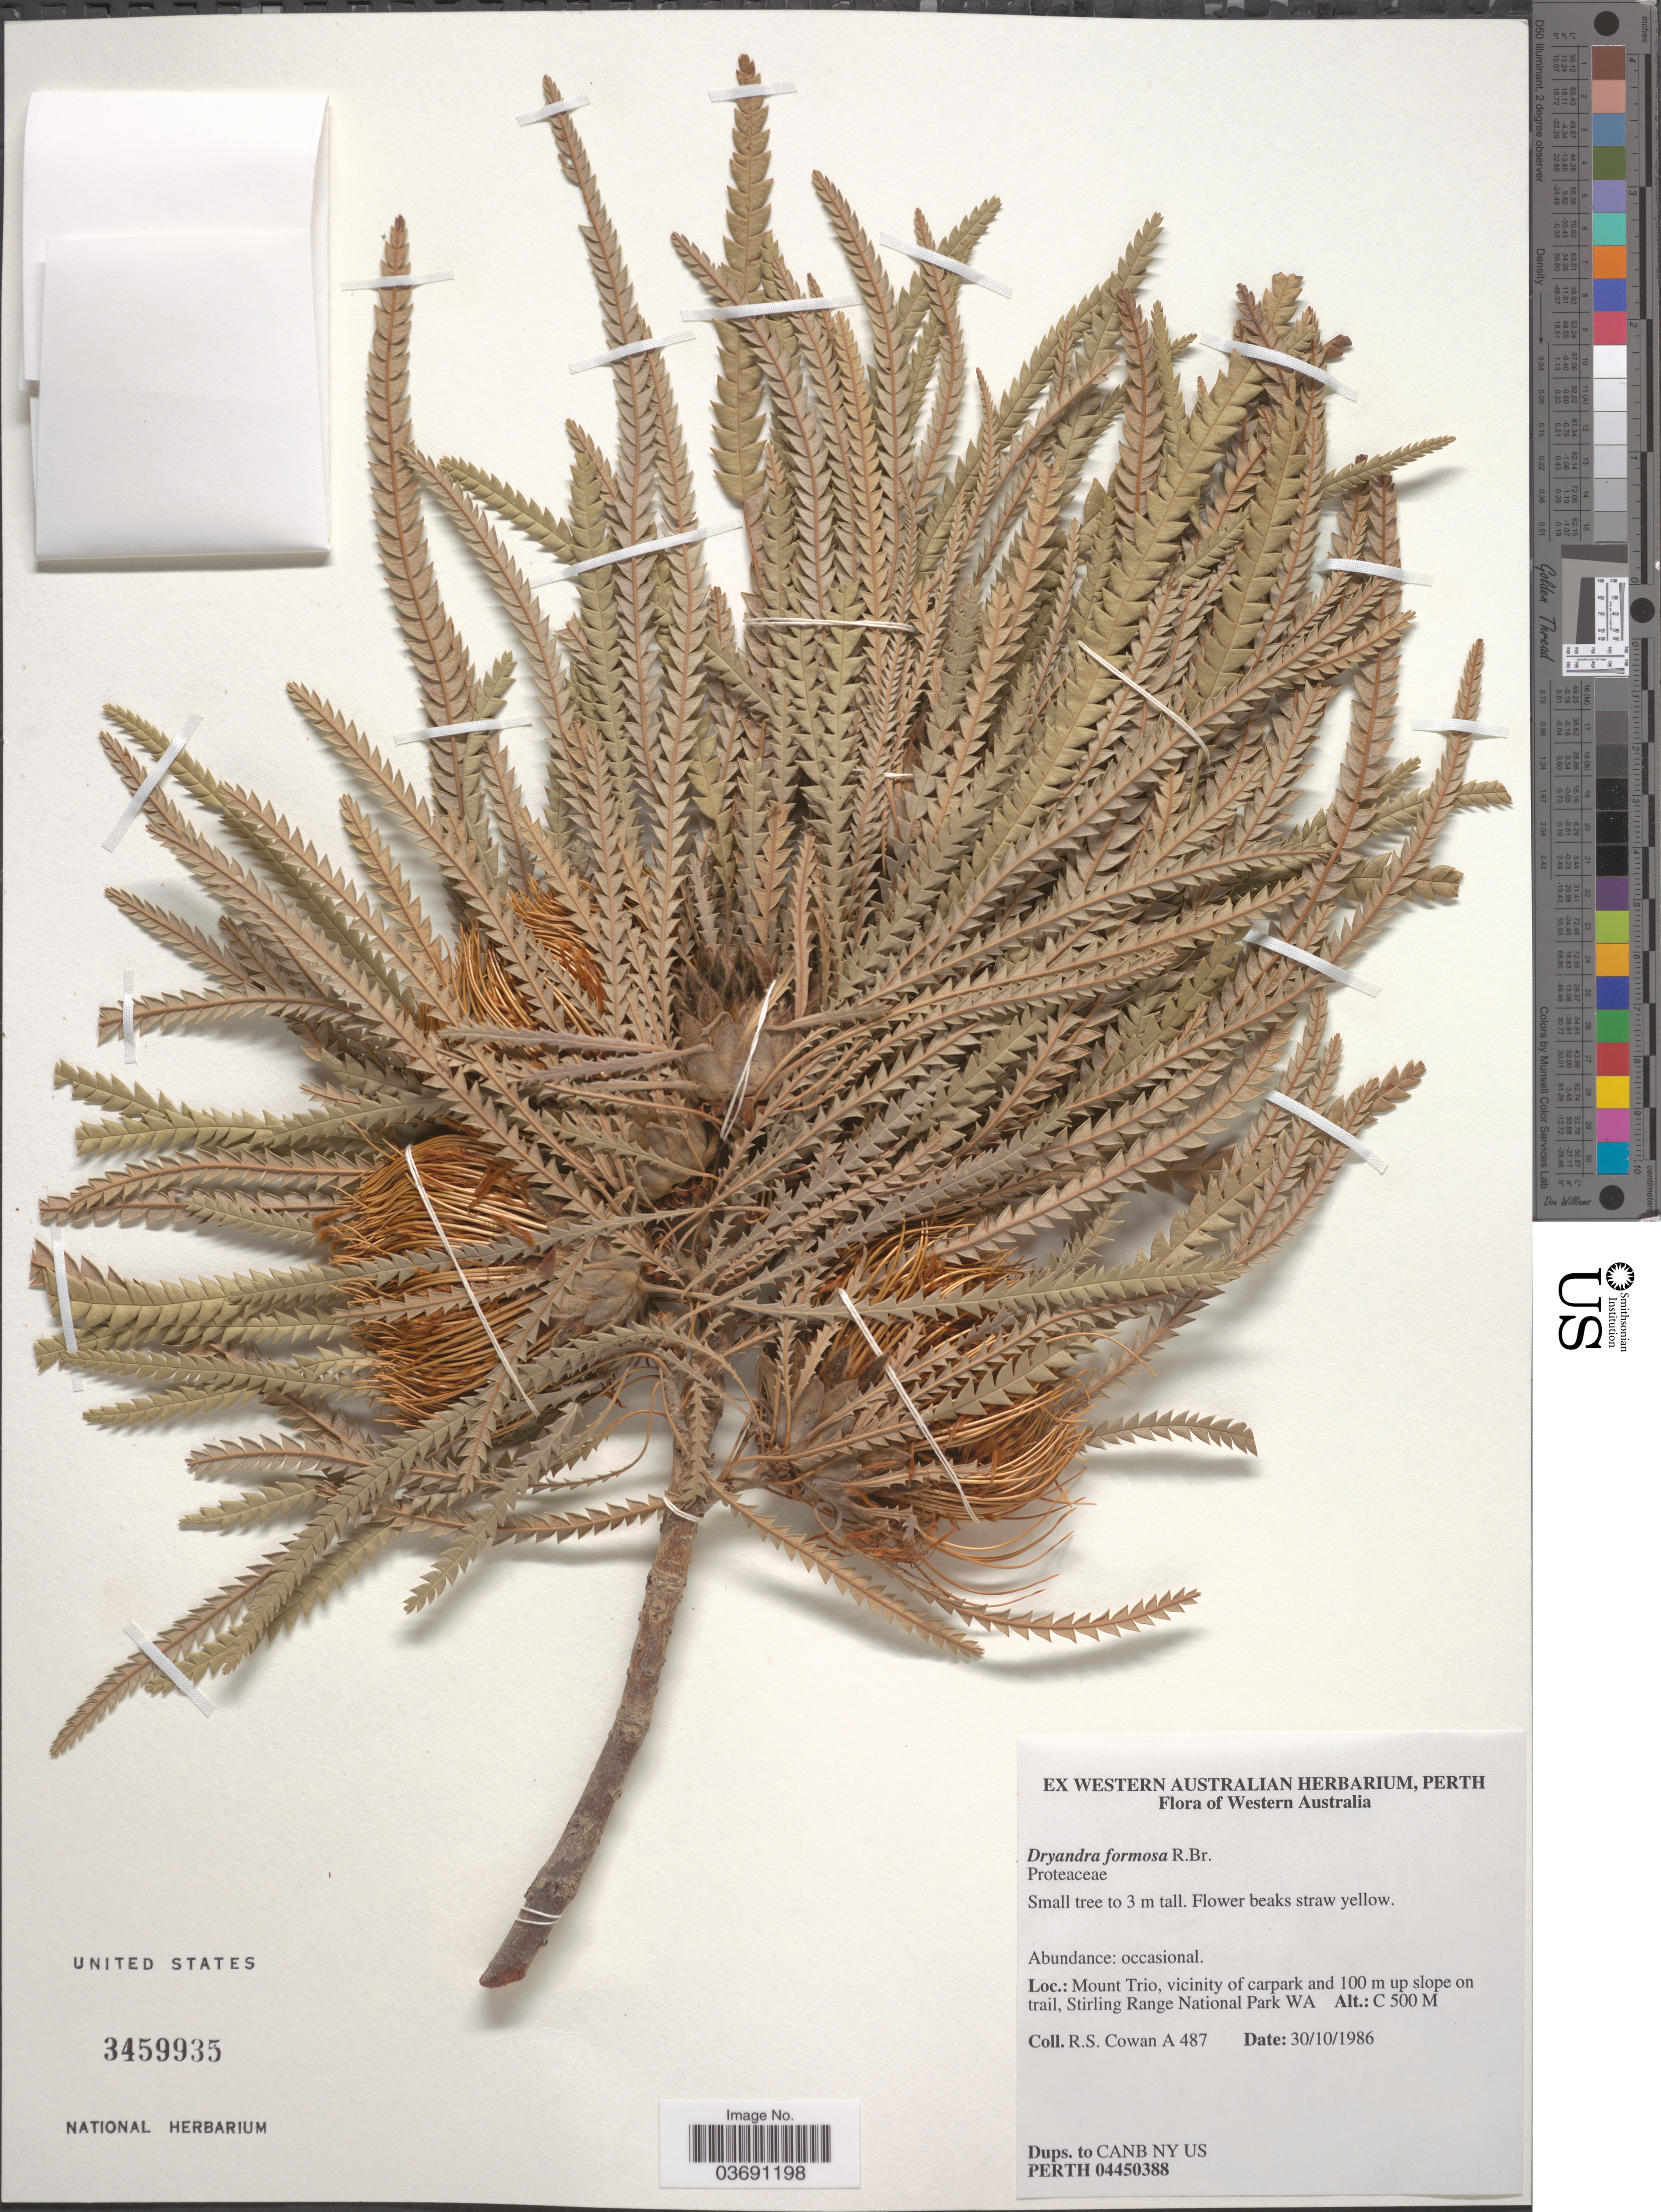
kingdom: Plantae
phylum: Tracheophyta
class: Magnoliopsida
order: Proteales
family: Proteaceae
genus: Dryandra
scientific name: Dryandra formosa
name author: R. Br.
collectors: R. S. Cowan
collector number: A487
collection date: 1986-10-30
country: Australia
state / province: Western Australia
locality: Mount Trio, vicinity of carpark and 100 m up slope on trail, Stirling Range National Park WA.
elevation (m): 500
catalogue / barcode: US 3459935